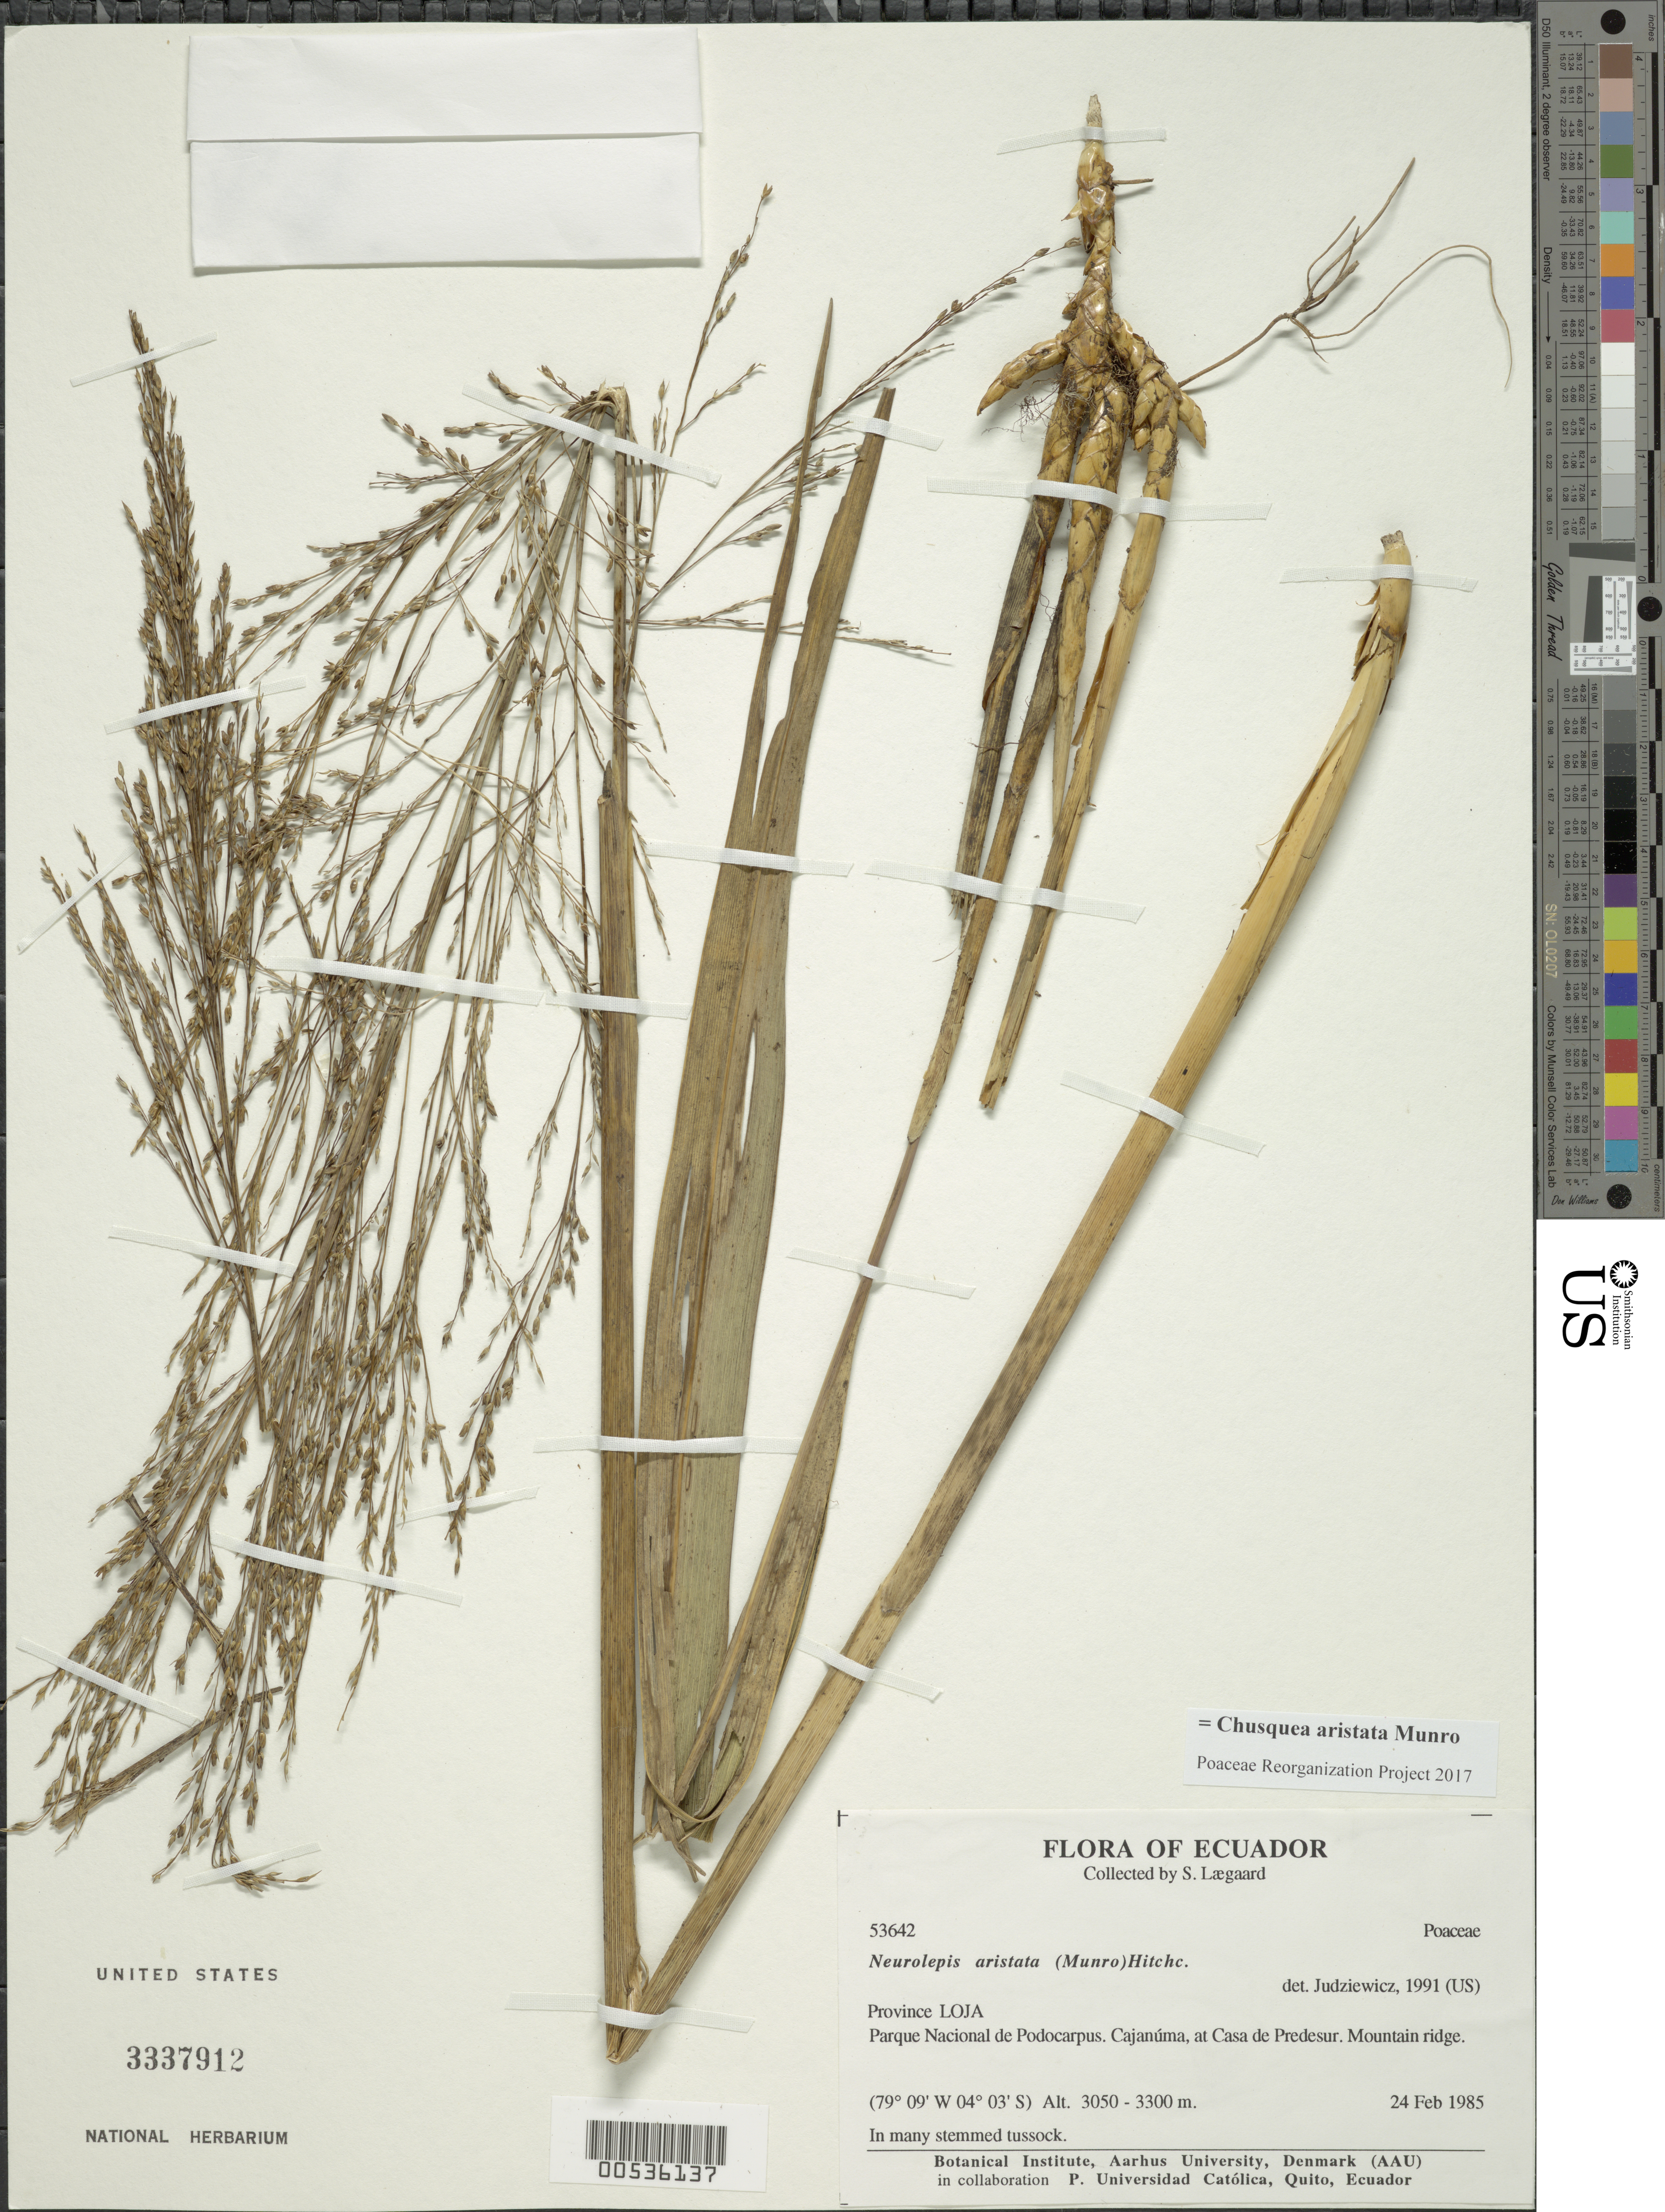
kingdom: Plantae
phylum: Tracheophyta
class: Liliopsida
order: Poales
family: Poaceae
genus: Chusquea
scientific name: Chusquea aristata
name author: Munro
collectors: S. Lægaard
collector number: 53642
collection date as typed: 24 Feb 1985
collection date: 1985-02-24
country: Ecuador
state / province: Loja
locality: Podocarpus National Park, Cajanuma at Casa de Pedesur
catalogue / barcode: US 3337912